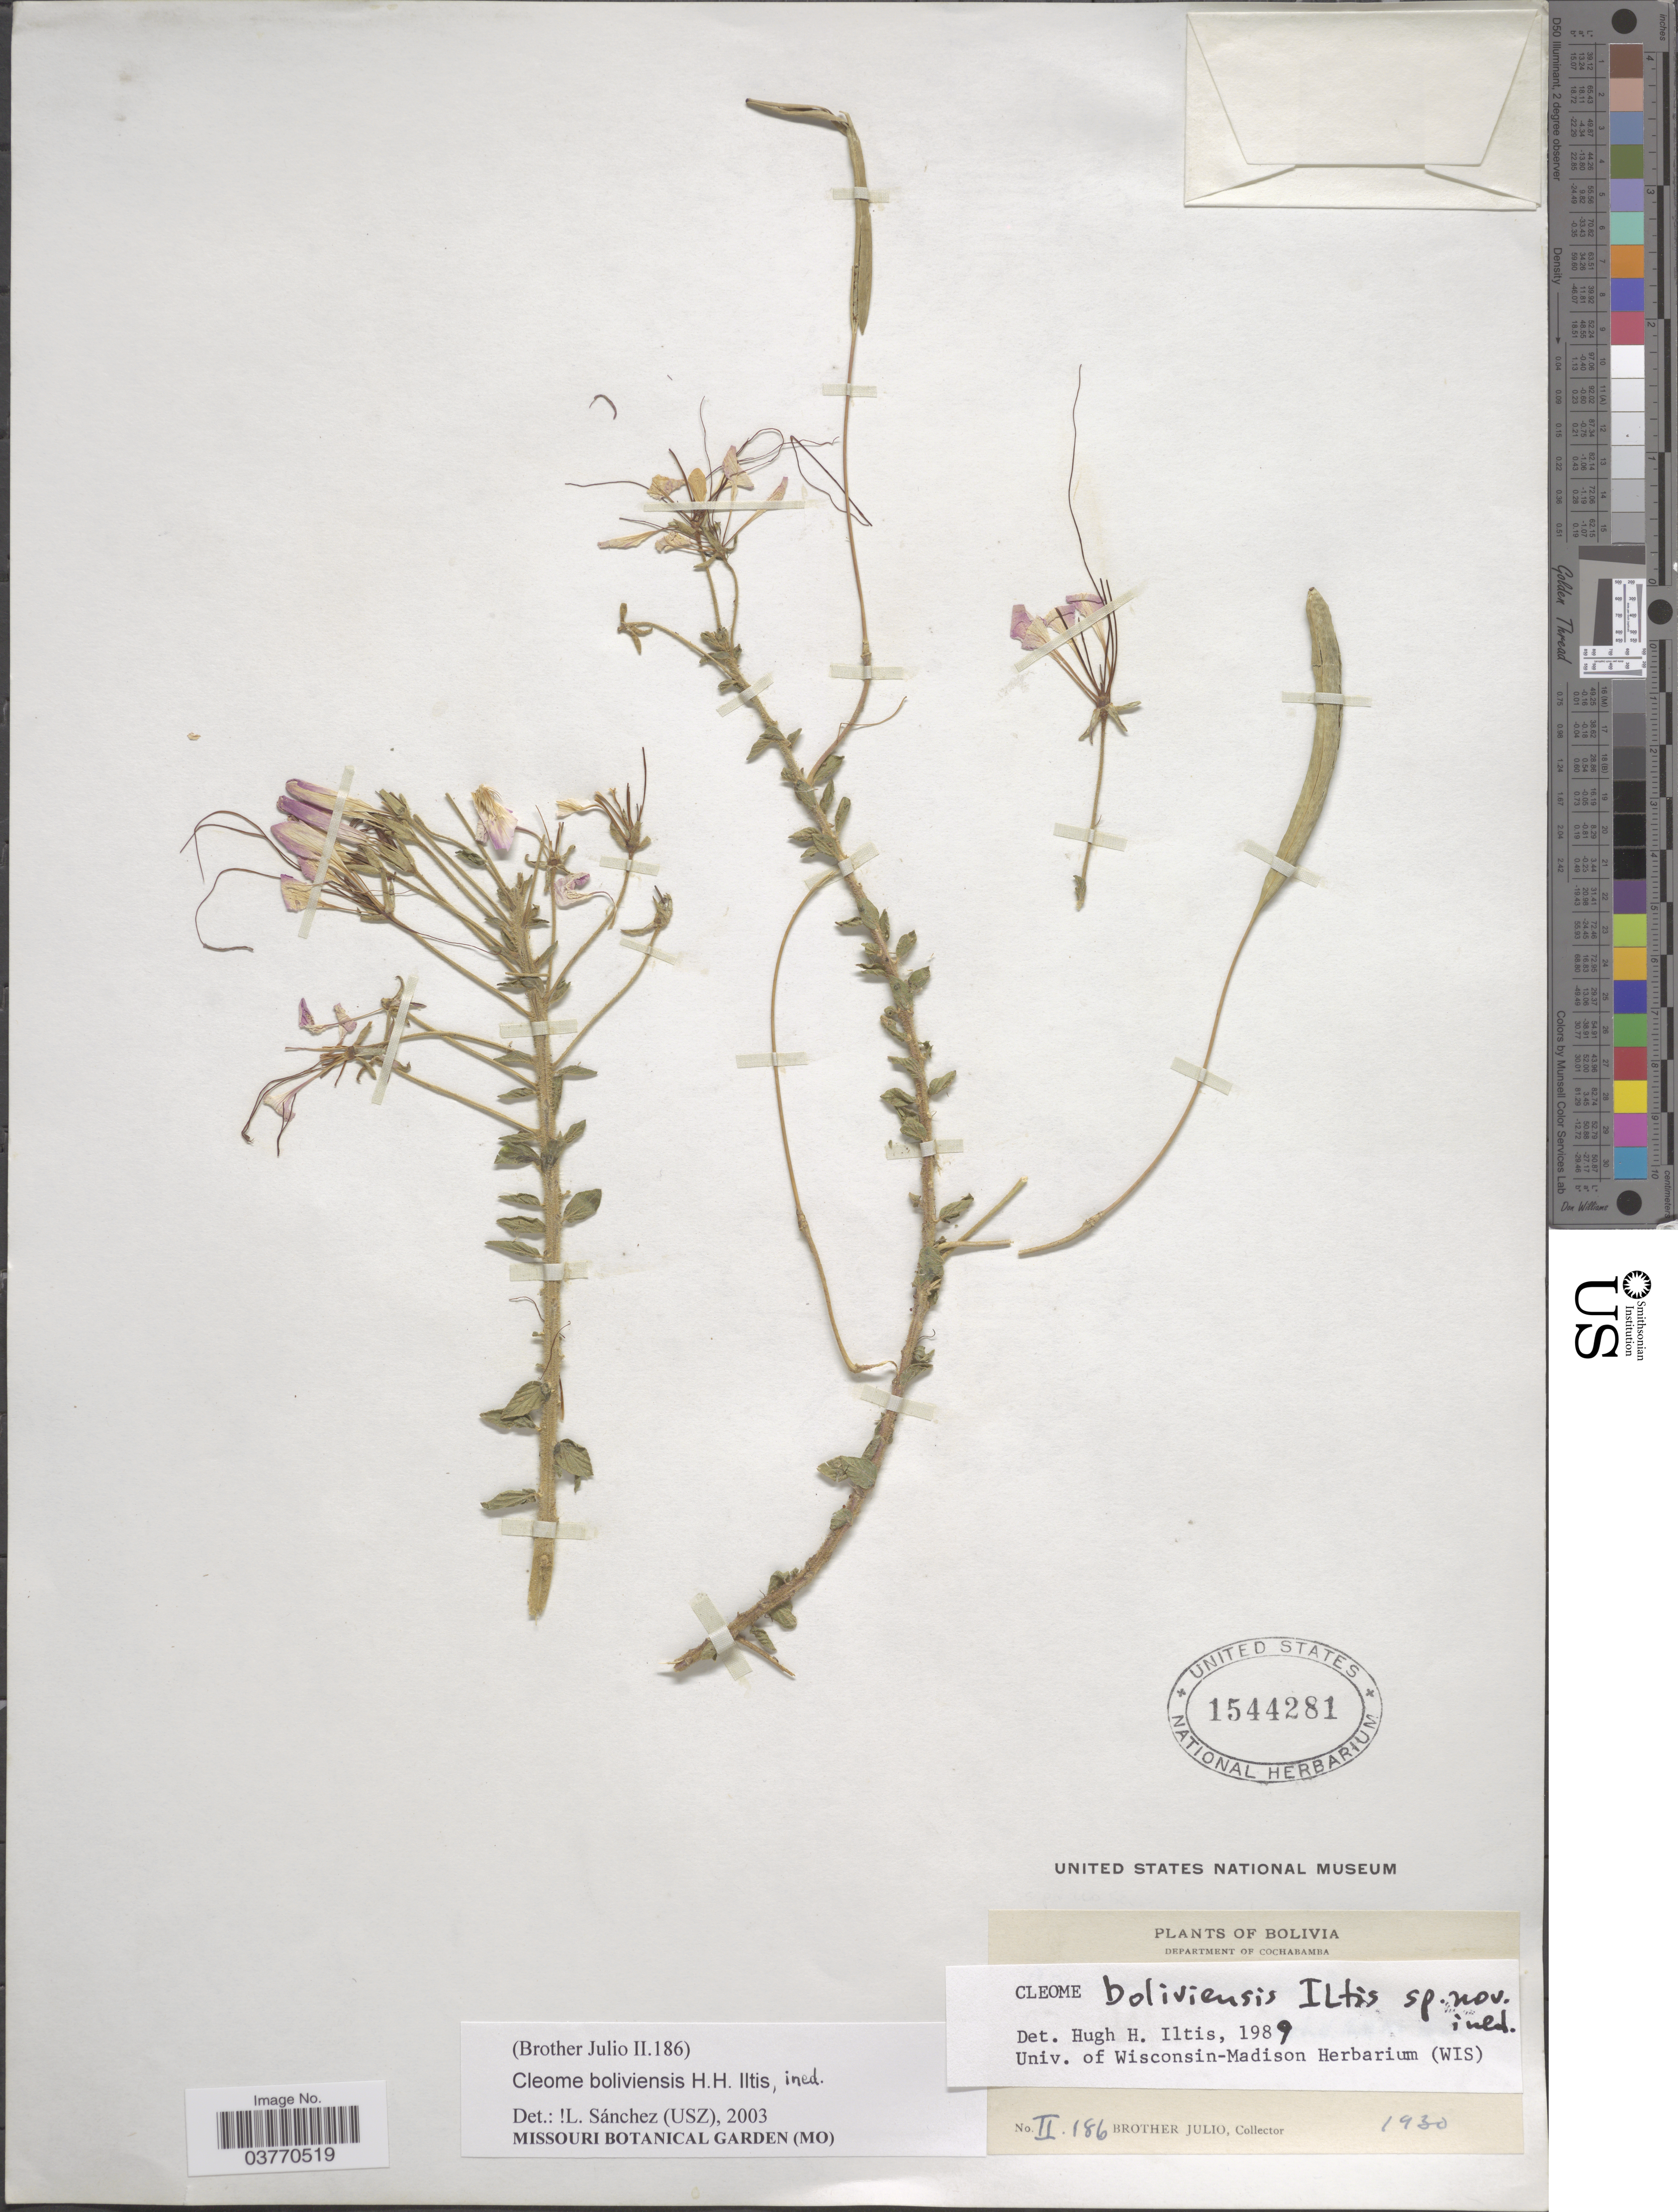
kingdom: Plantae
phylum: Tracheophyta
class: Magnoliopsida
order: Brassicales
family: Cleomaceae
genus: Tarenaya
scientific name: Tarenaya boliviensis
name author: (Iltis) Soares Neto & Roalson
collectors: Bro. Julio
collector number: II186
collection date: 1930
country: Bolivia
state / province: Cochabamba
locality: Department of Cochabamba.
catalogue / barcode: US 1544281